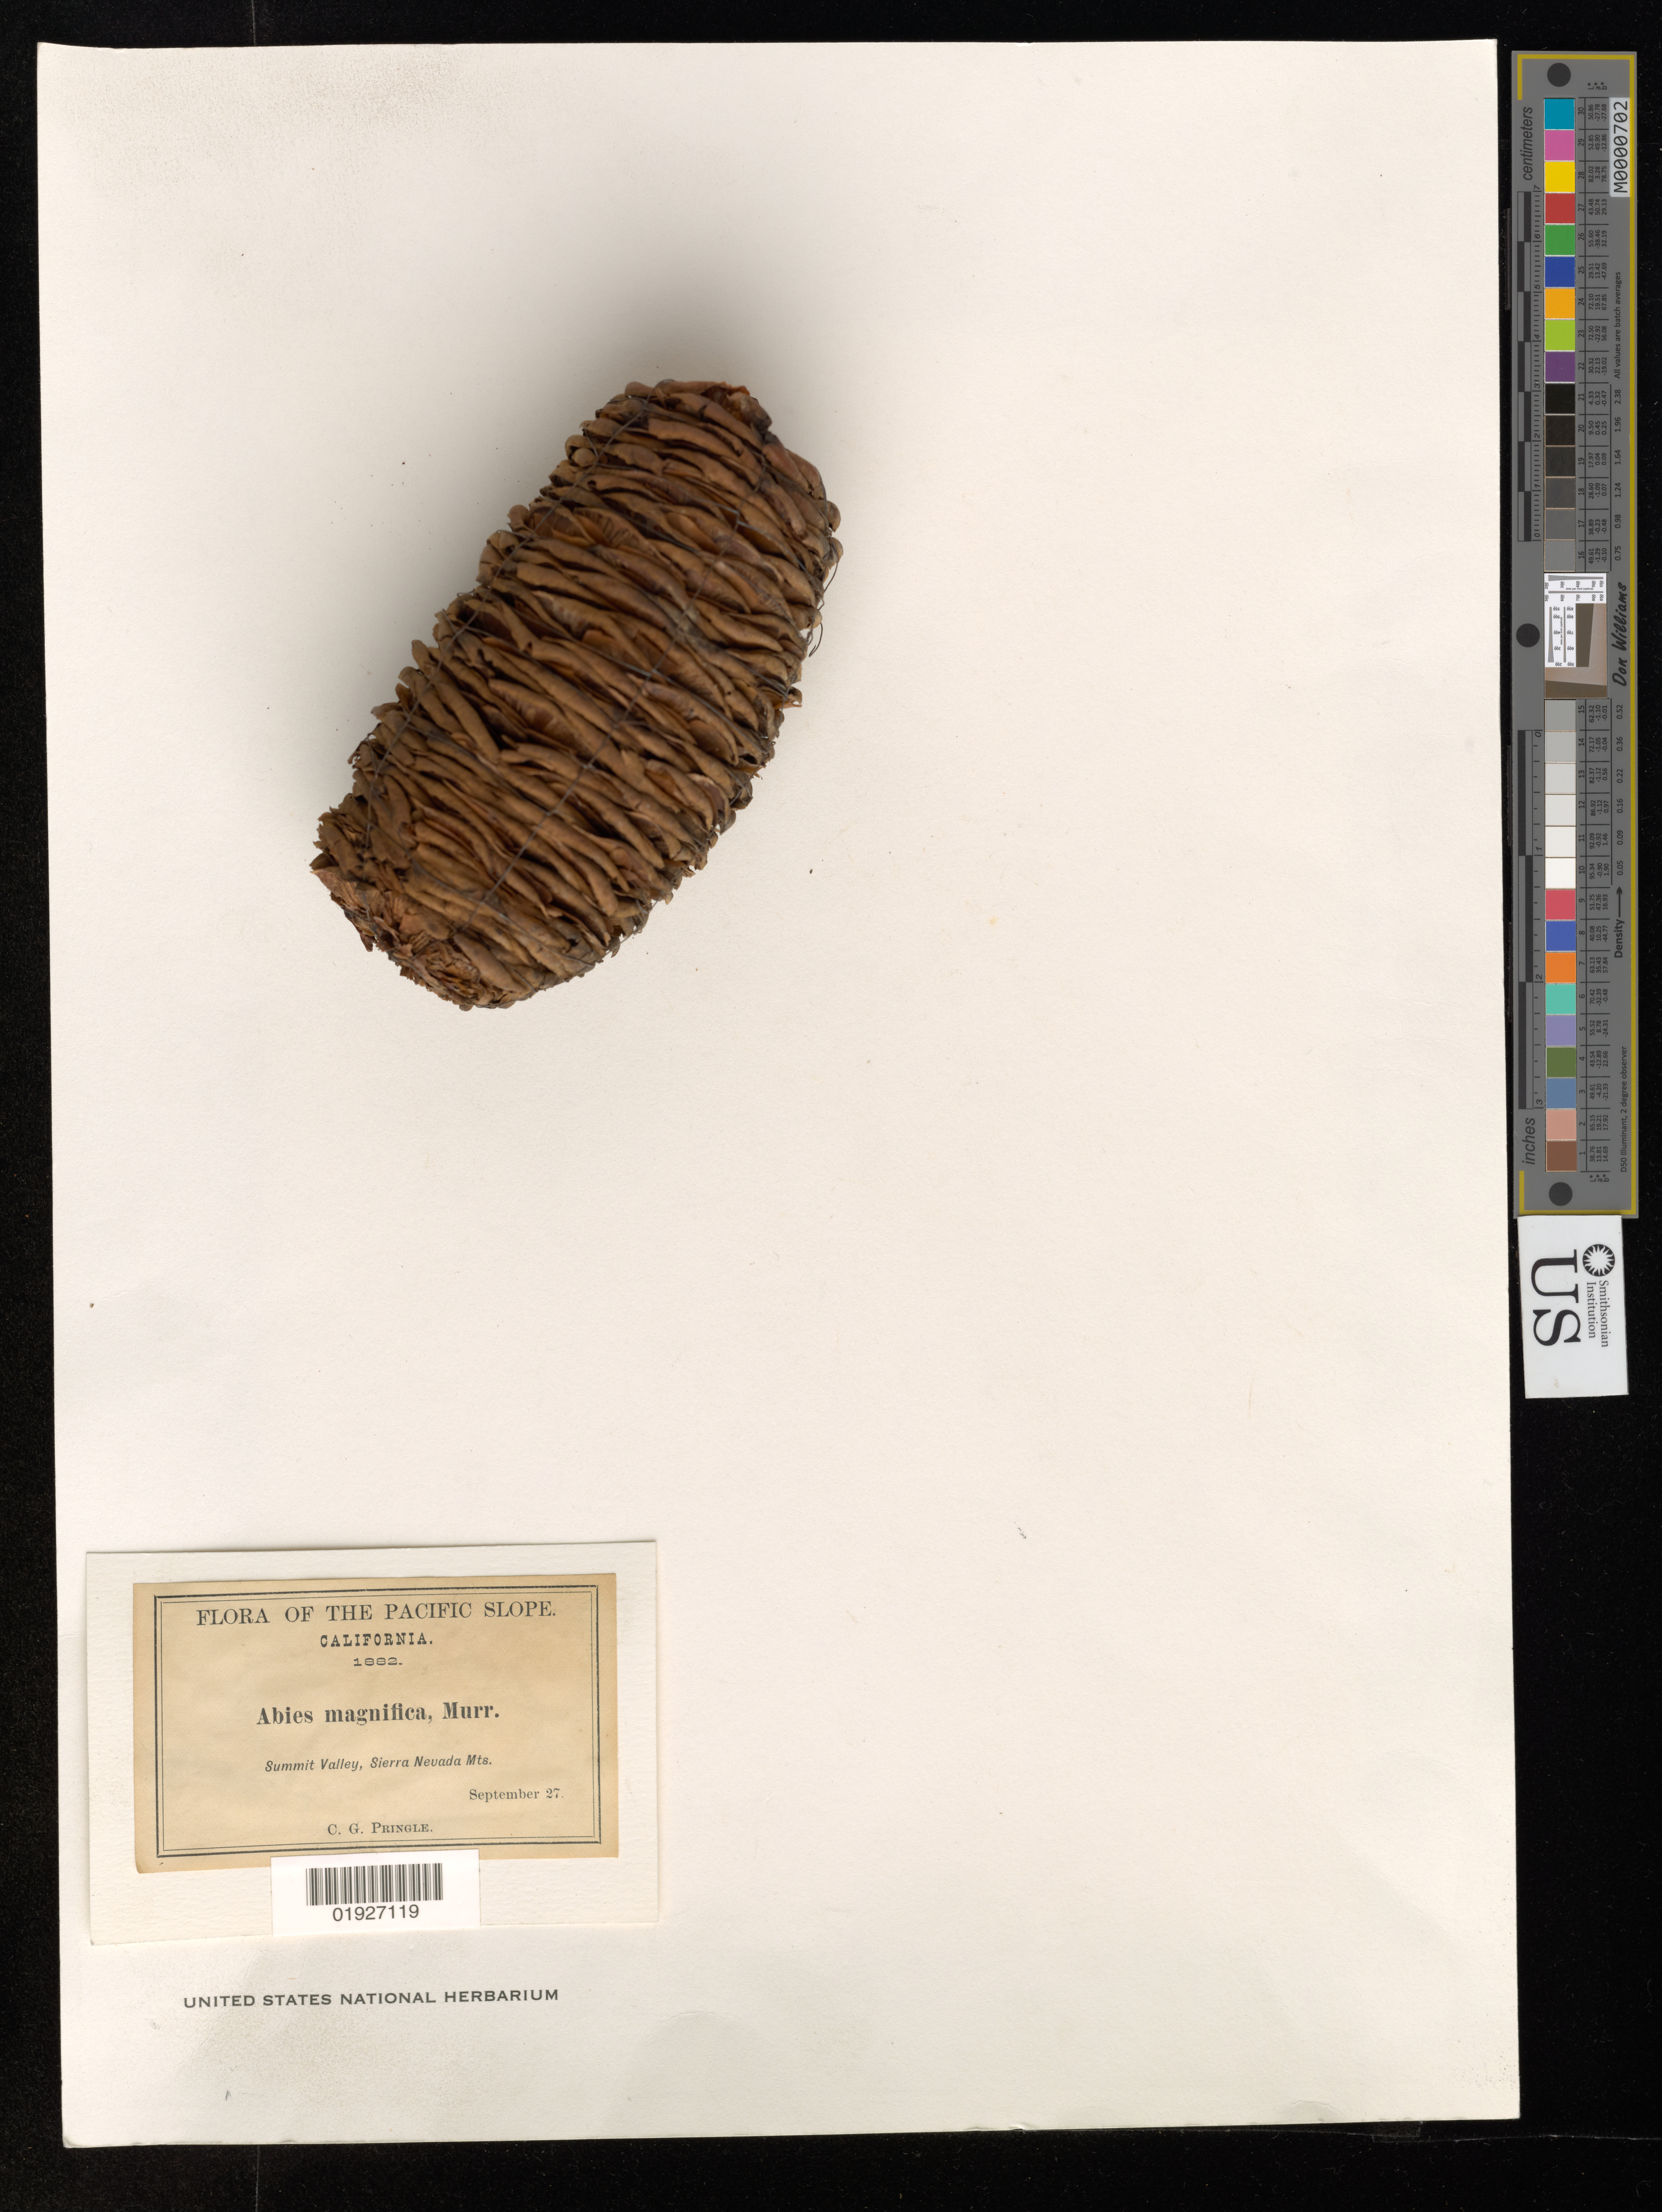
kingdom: Plantae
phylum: Tracheophyta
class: Pinopsida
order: Pinales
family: Pinaceae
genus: Abies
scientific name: Abies magnifica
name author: A. Murray bis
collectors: C. G. Pringle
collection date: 1882-09-27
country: United States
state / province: California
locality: The Pacific Slope, Summit Valley, Sierra Nevada Mts